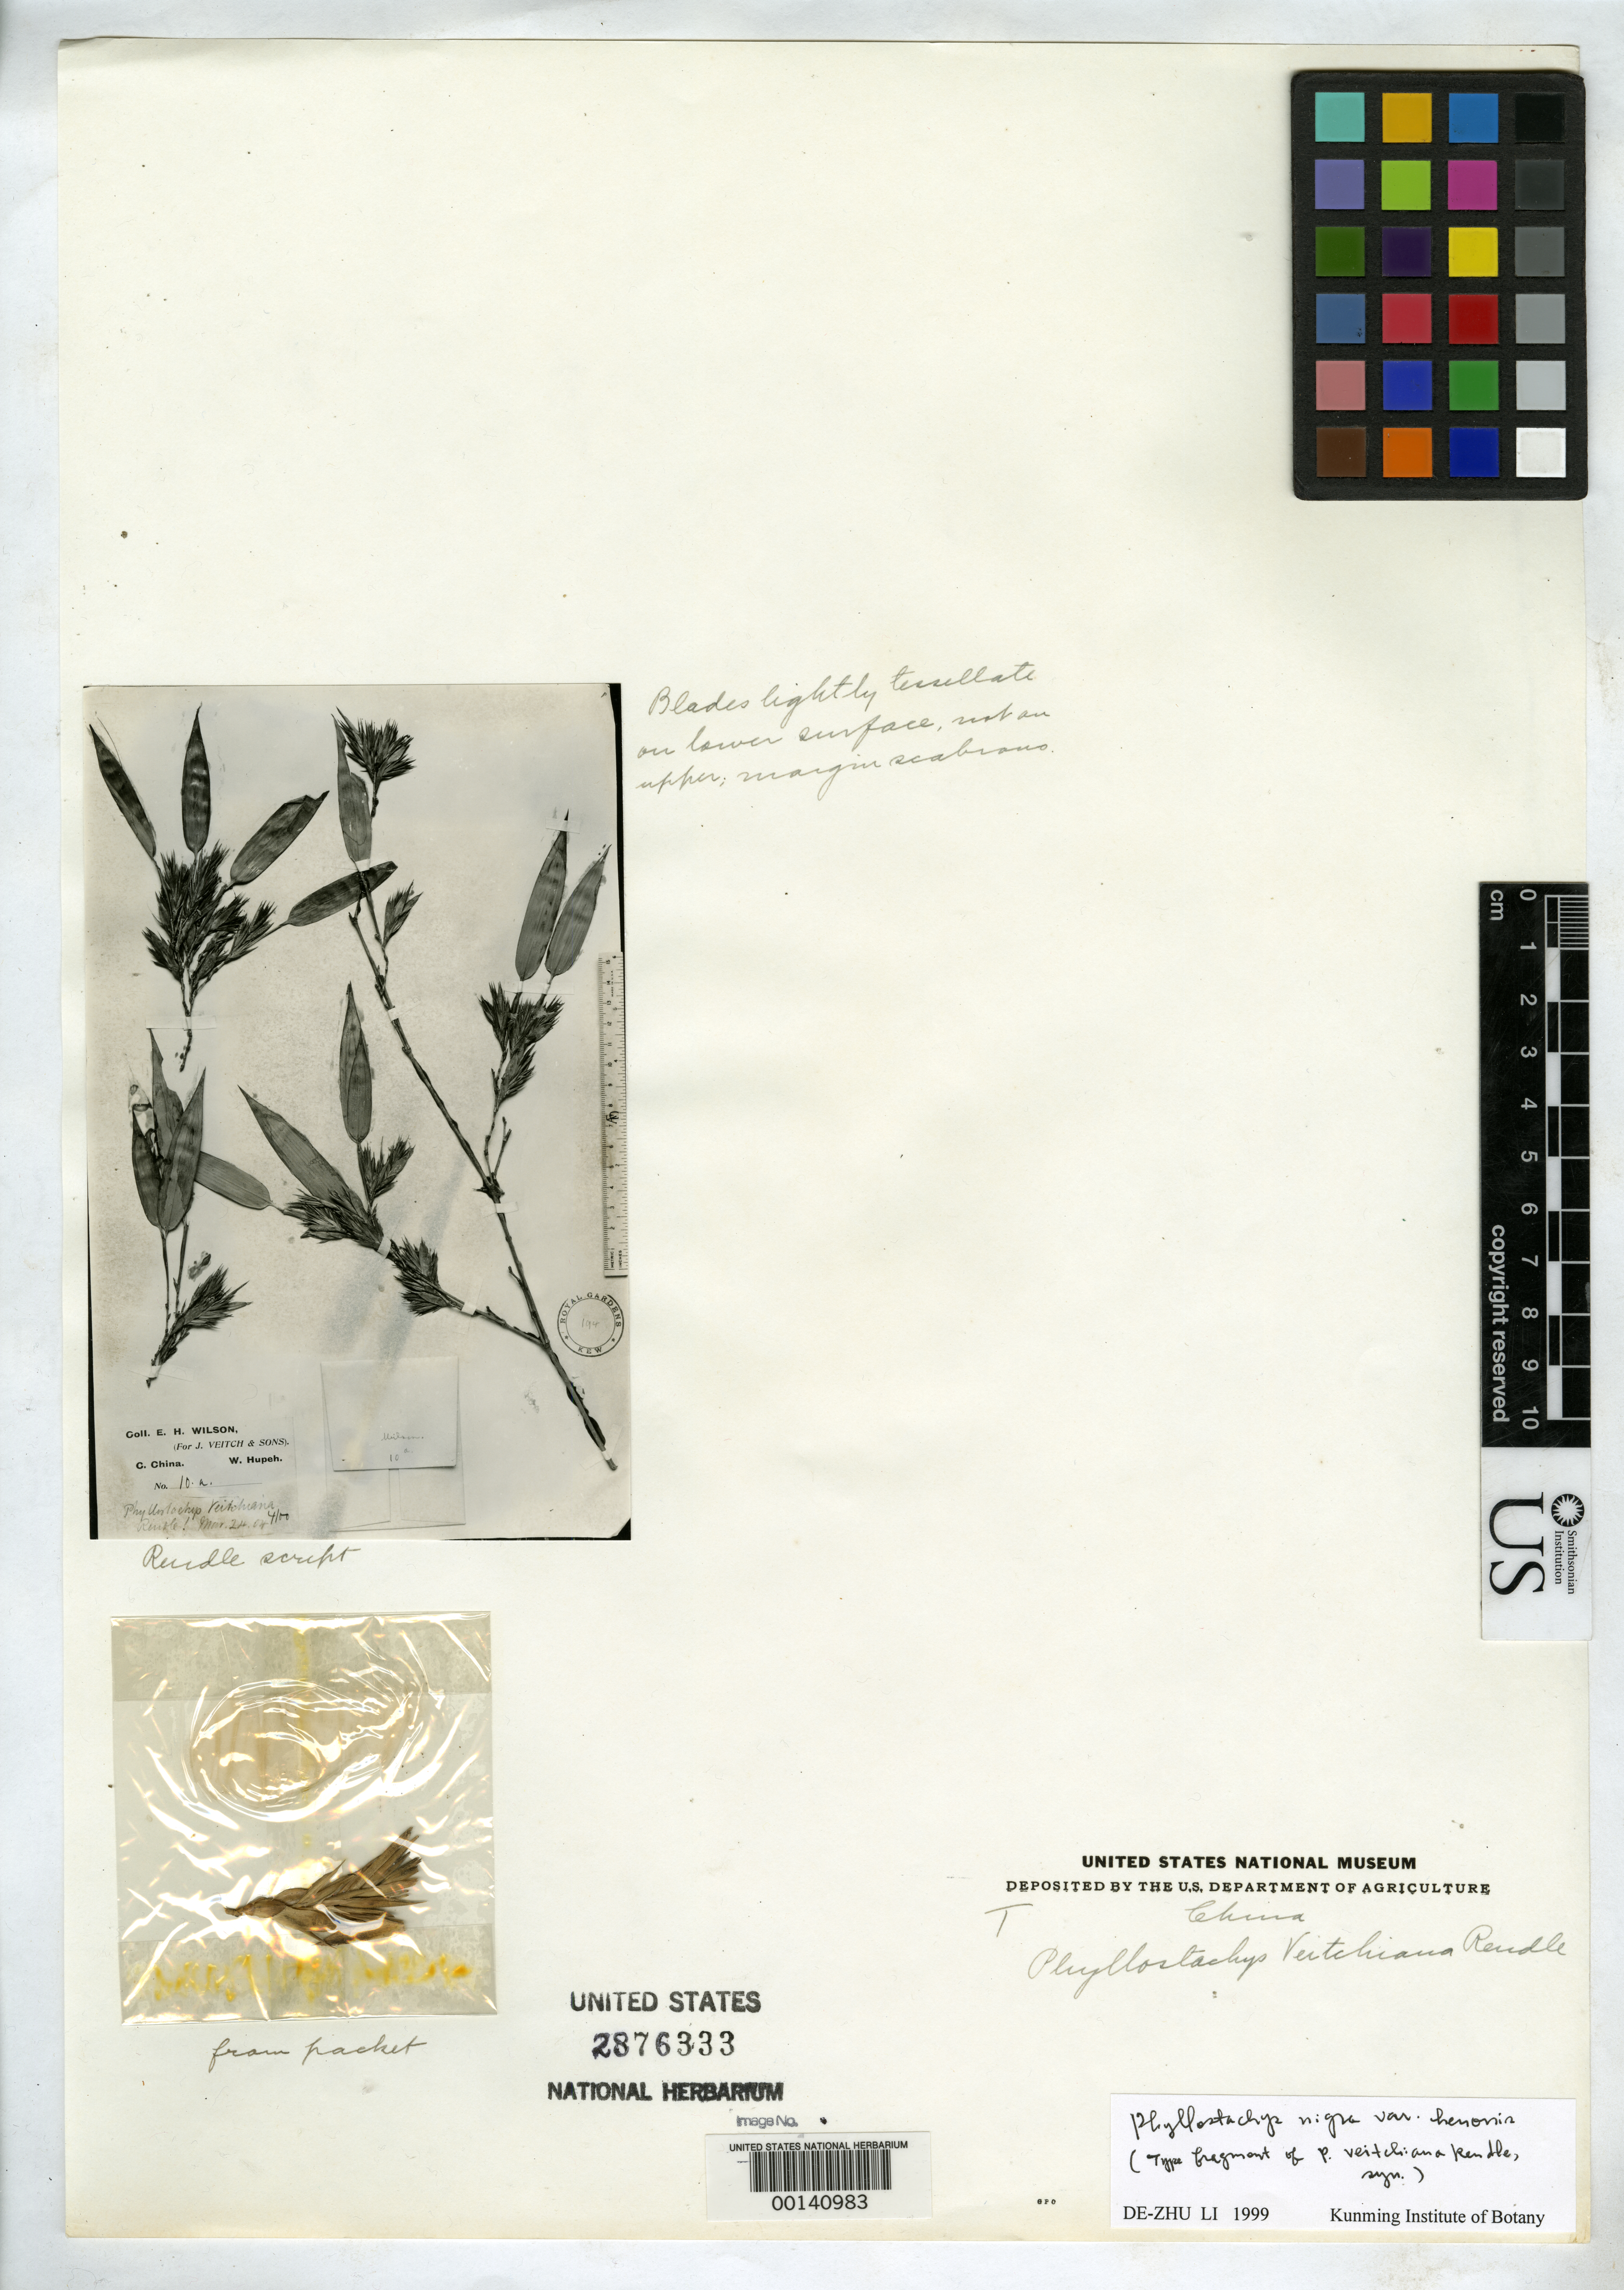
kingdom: Plantae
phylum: Tracheophyta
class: Liliopsida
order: Poales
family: Poaceae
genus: Phyllostachys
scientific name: Phyllostachys veitchiana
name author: Rendle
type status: Type Fragment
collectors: E. H. Wilson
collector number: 10a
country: China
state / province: Hubei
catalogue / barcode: US 2876333